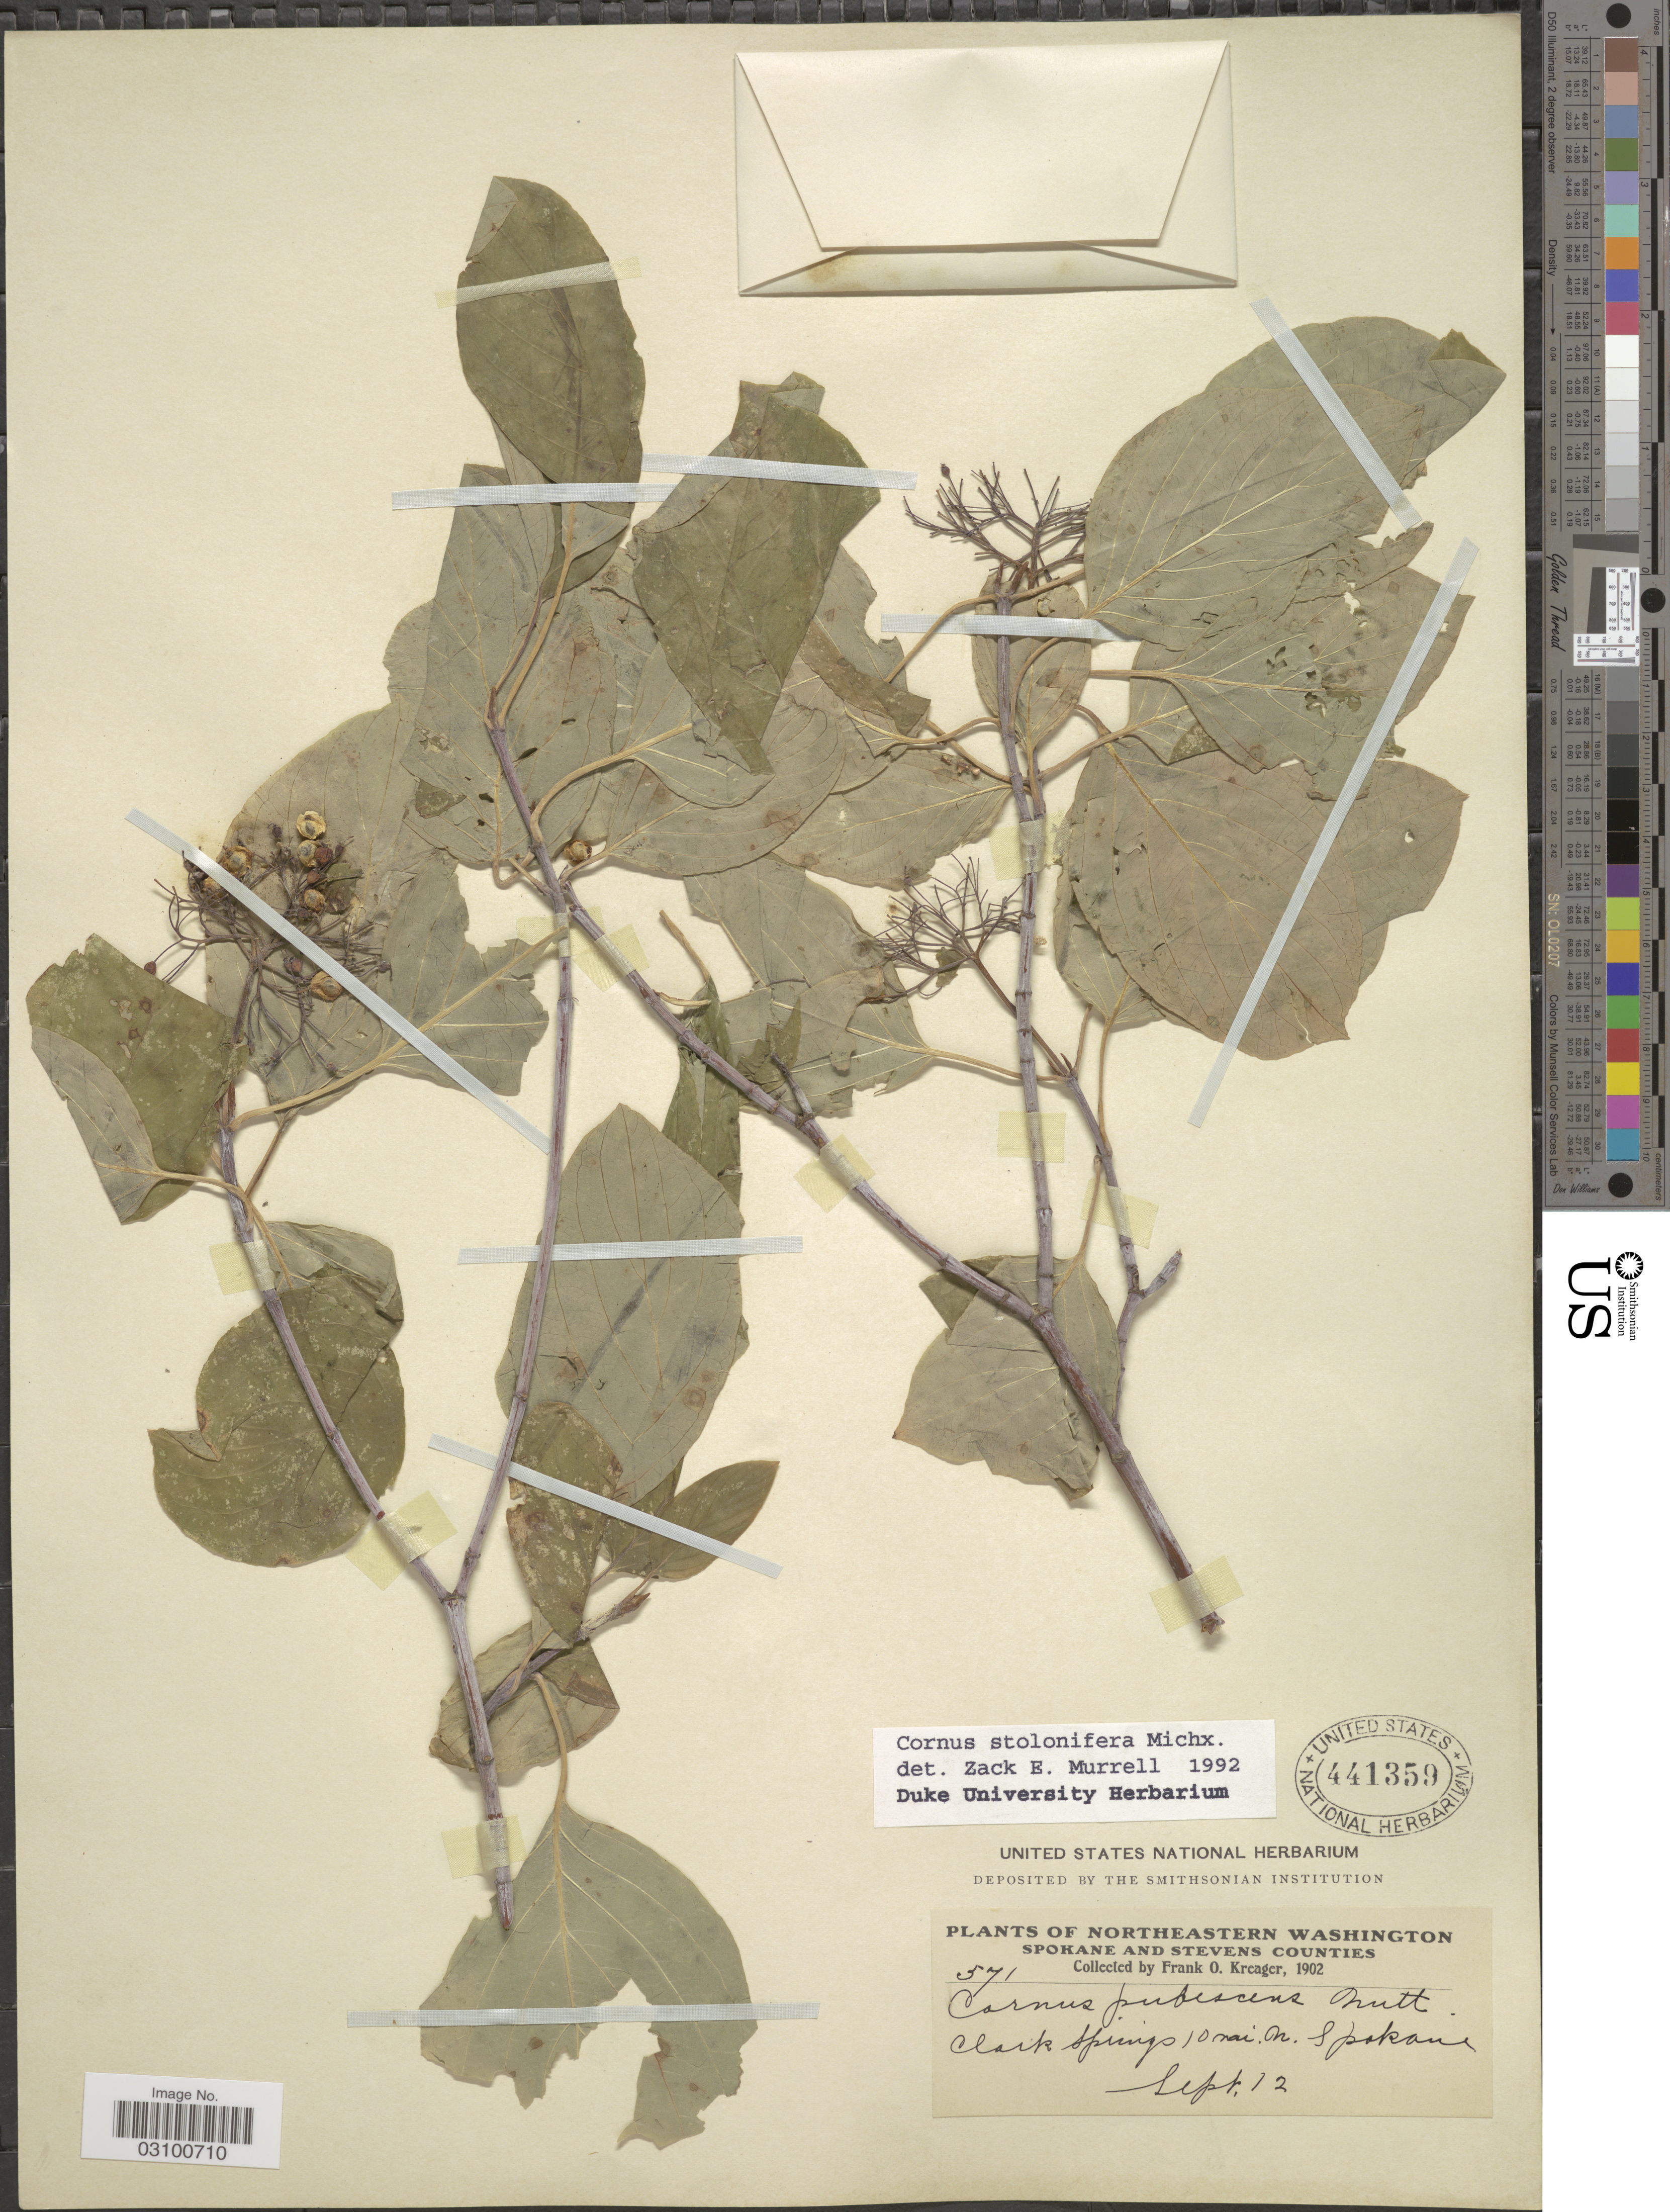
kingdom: Plantae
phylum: Tracheophyta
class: Magnoliopsida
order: Cornales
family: Cornaceae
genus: Cornus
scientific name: Cornus sericea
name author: L.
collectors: F. Kreager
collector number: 571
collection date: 1902-09-12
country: United States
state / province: Washington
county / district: Spokane / Stevens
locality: Northeastern Washington. Spokane and Stevens Counties. Clark Springs 10 mi. N. Spokane.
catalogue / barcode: US 441359